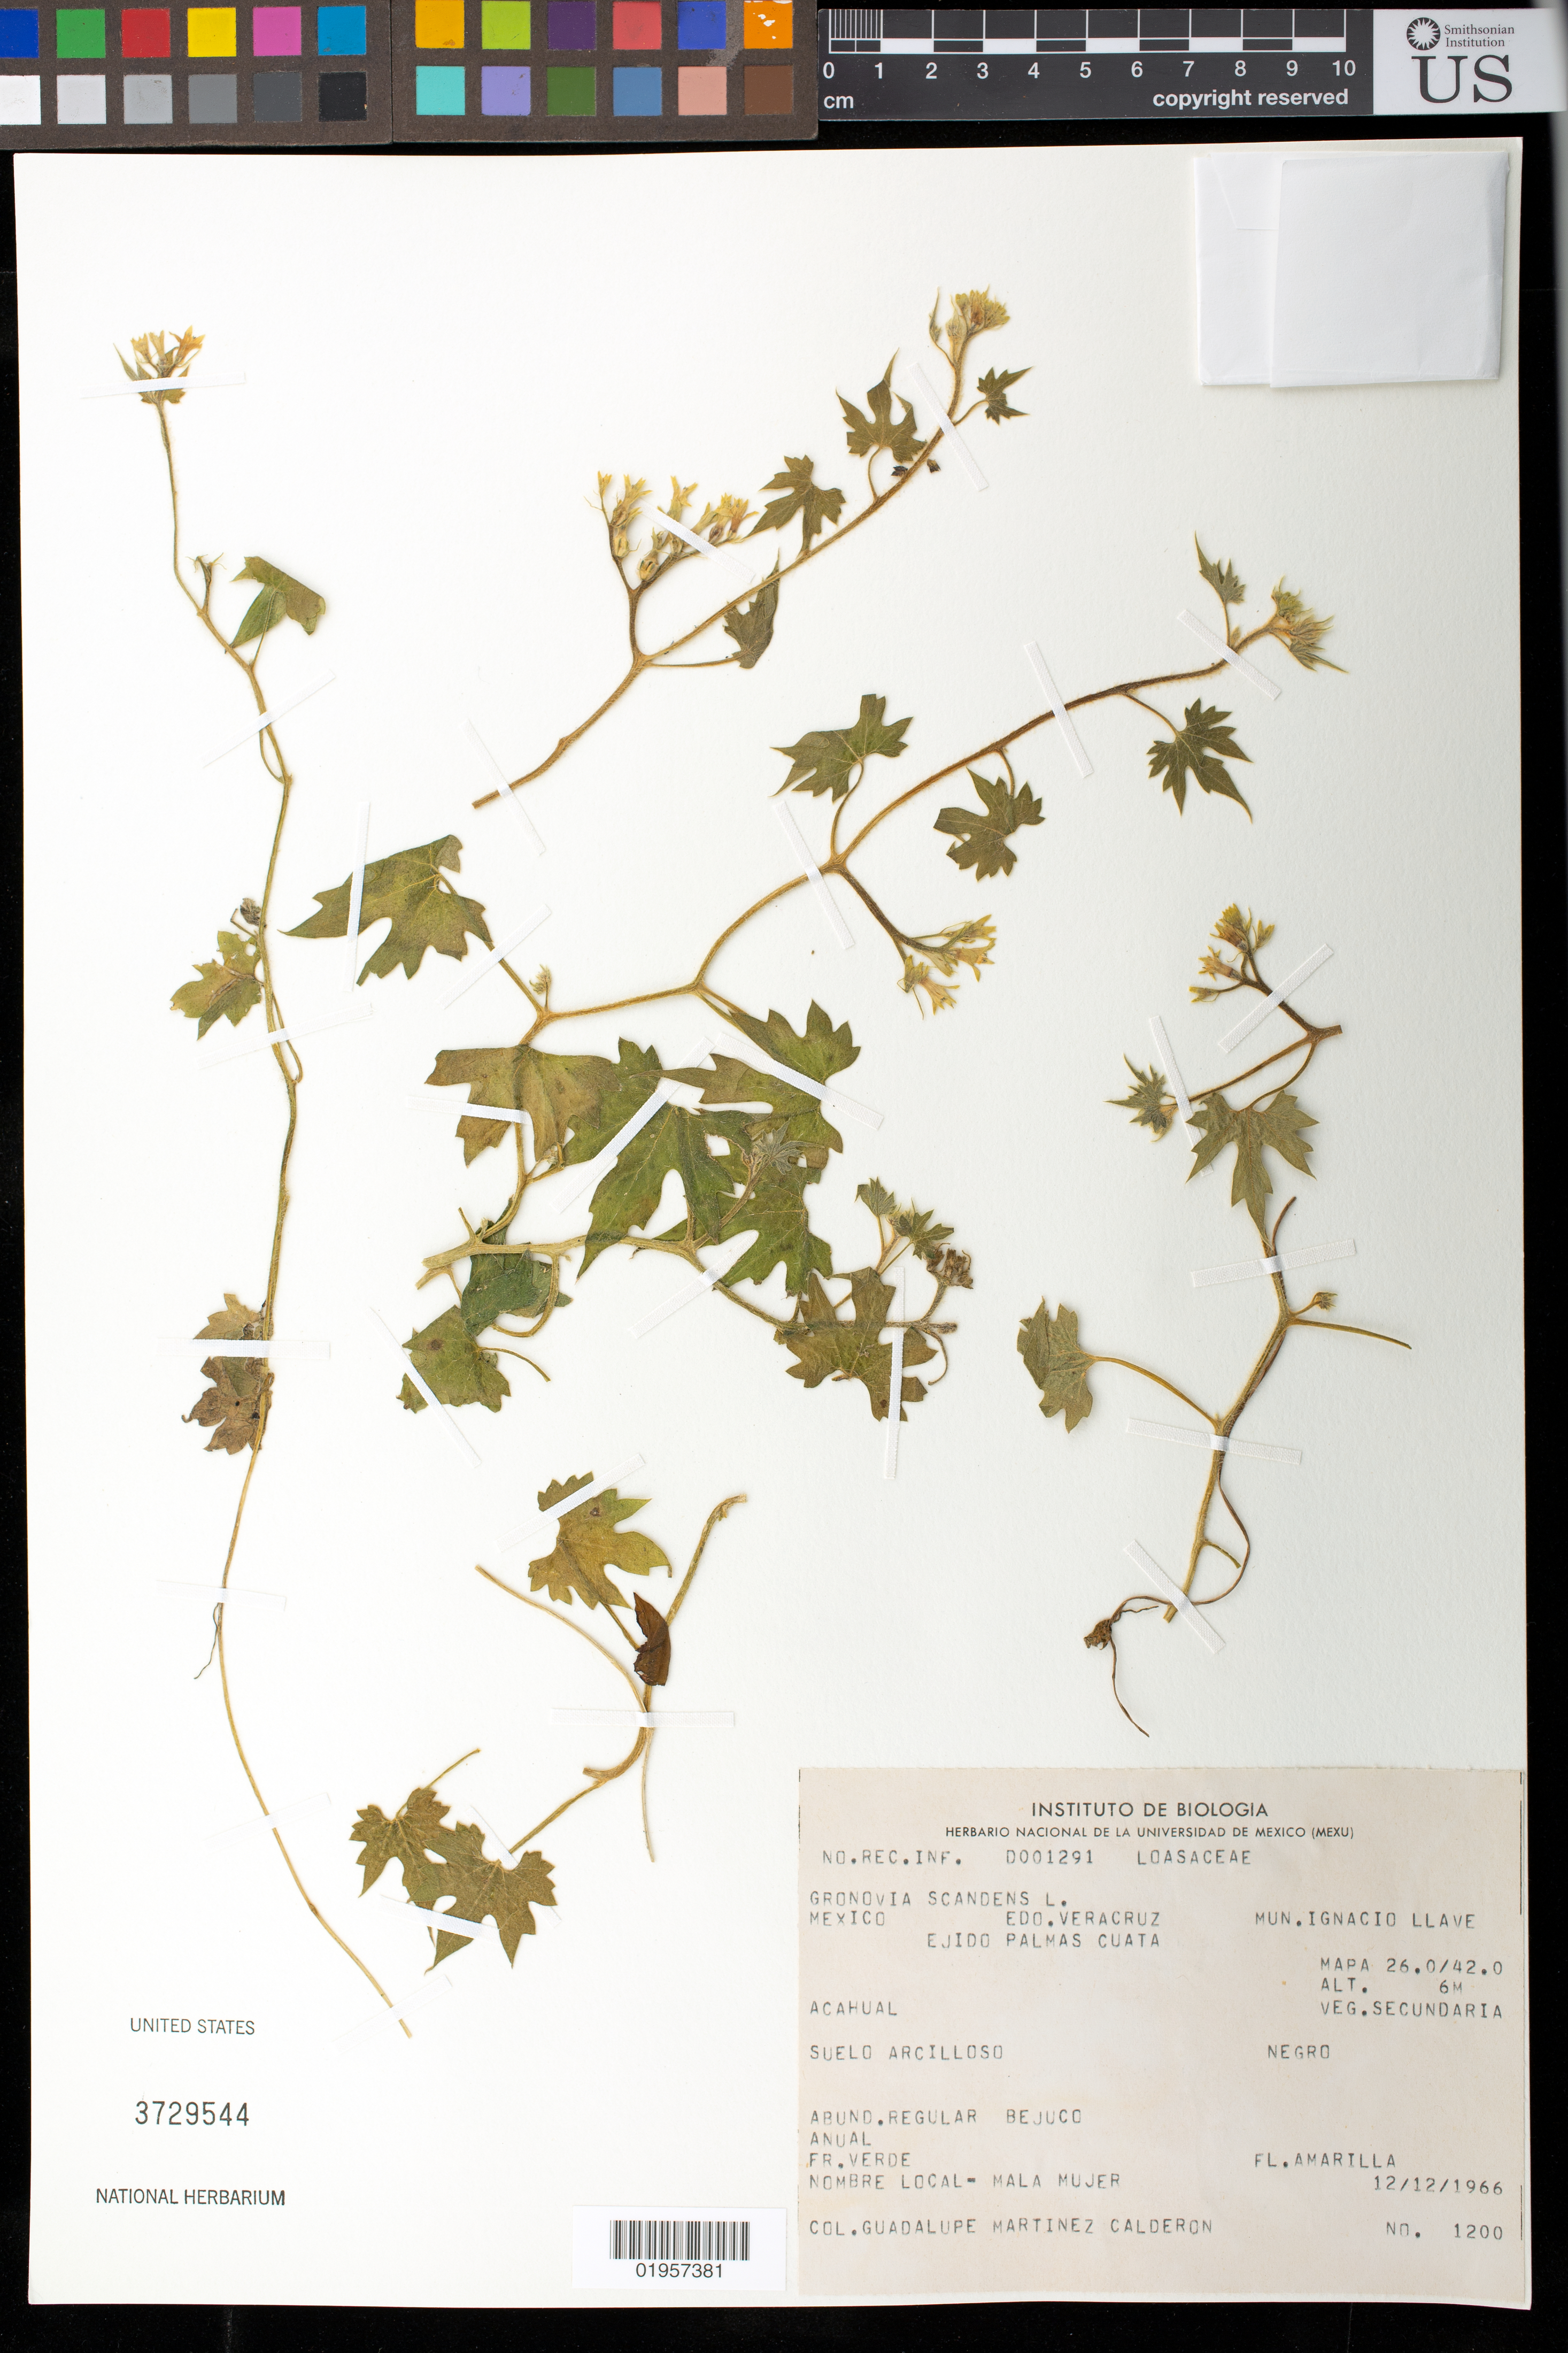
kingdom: Plantae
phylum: Tracheophyta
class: Magnoliopsida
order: Cornales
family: Loasaceae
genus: Gronovia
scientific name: Gronovia scandens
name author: L.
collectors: G. M. Calderon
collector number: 1200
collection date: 1966-12-12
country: México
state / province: Veracruz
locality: Ejido Palmas Cuata. Mun Ignacio Llave.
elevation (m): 6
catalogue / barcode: US 3729544